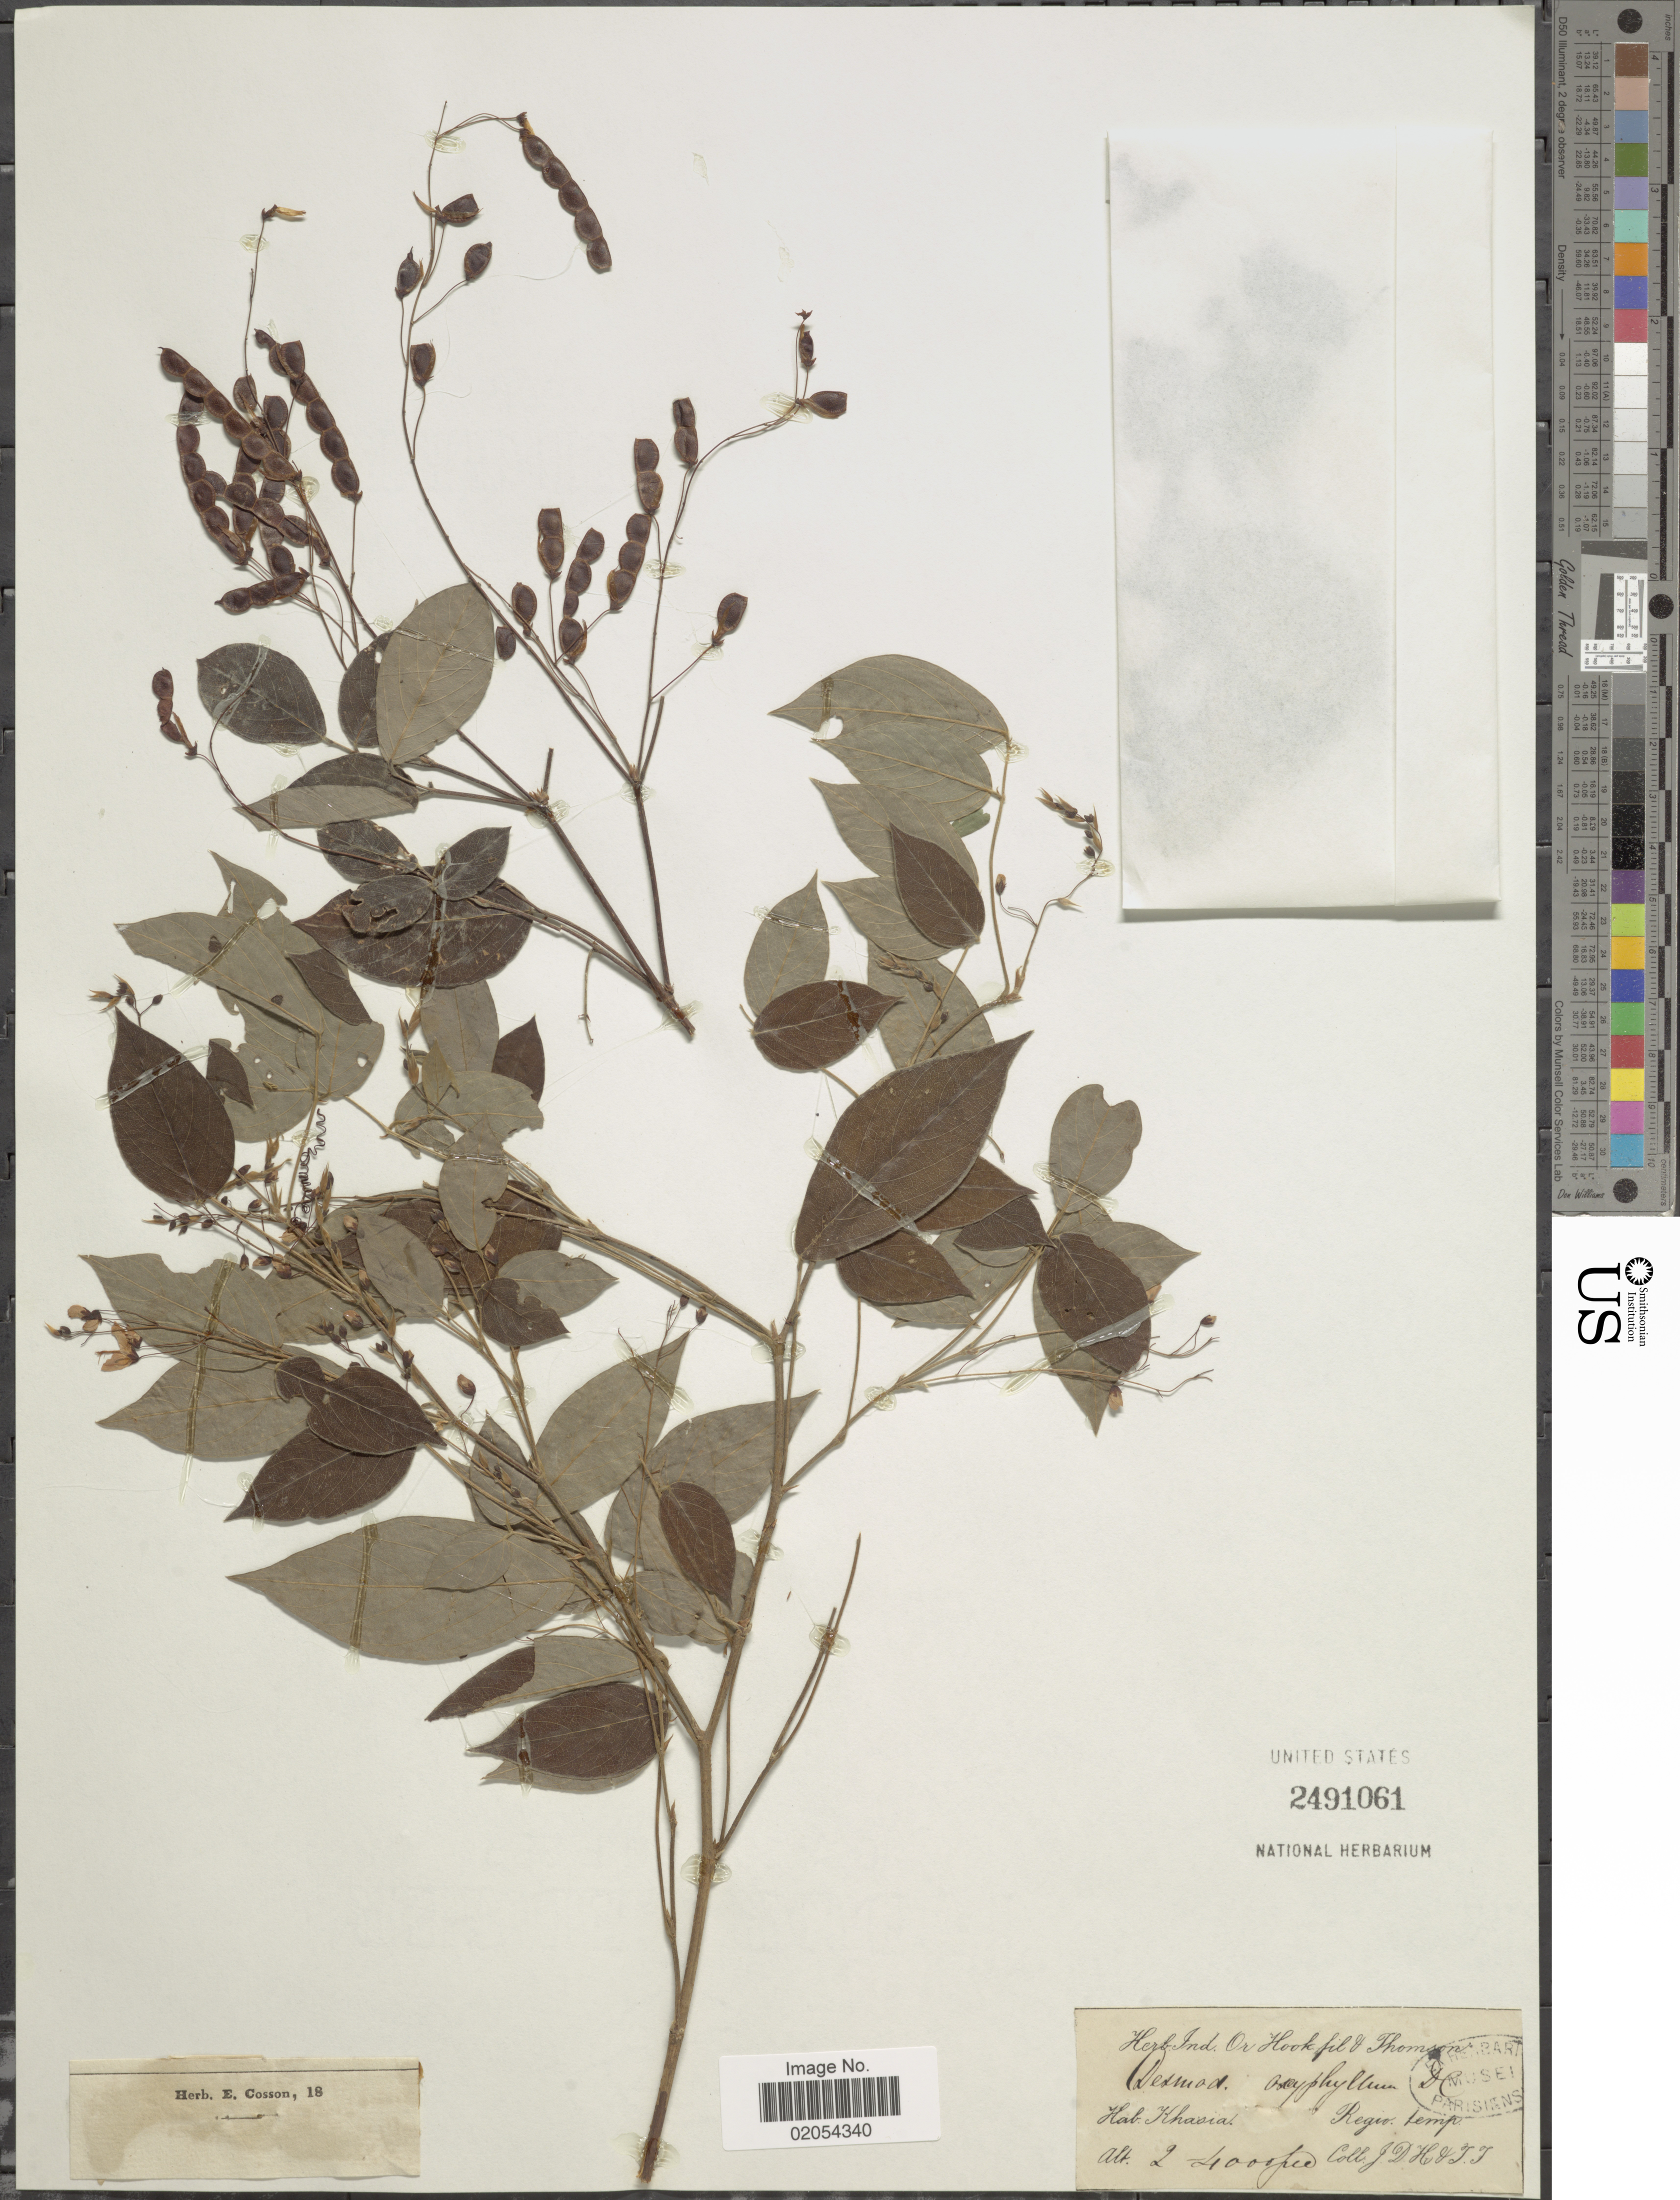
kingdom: Plantae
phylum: Tracheophyta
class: Magnoliopsida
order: Fabales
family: Fabaceae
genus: Desmodium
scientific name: Desmodium ascyphyllum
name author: DC.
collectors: J. D. Hooker & T. Thomson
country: India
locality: Khasia. Regio. temp.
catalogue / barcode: US 2491061